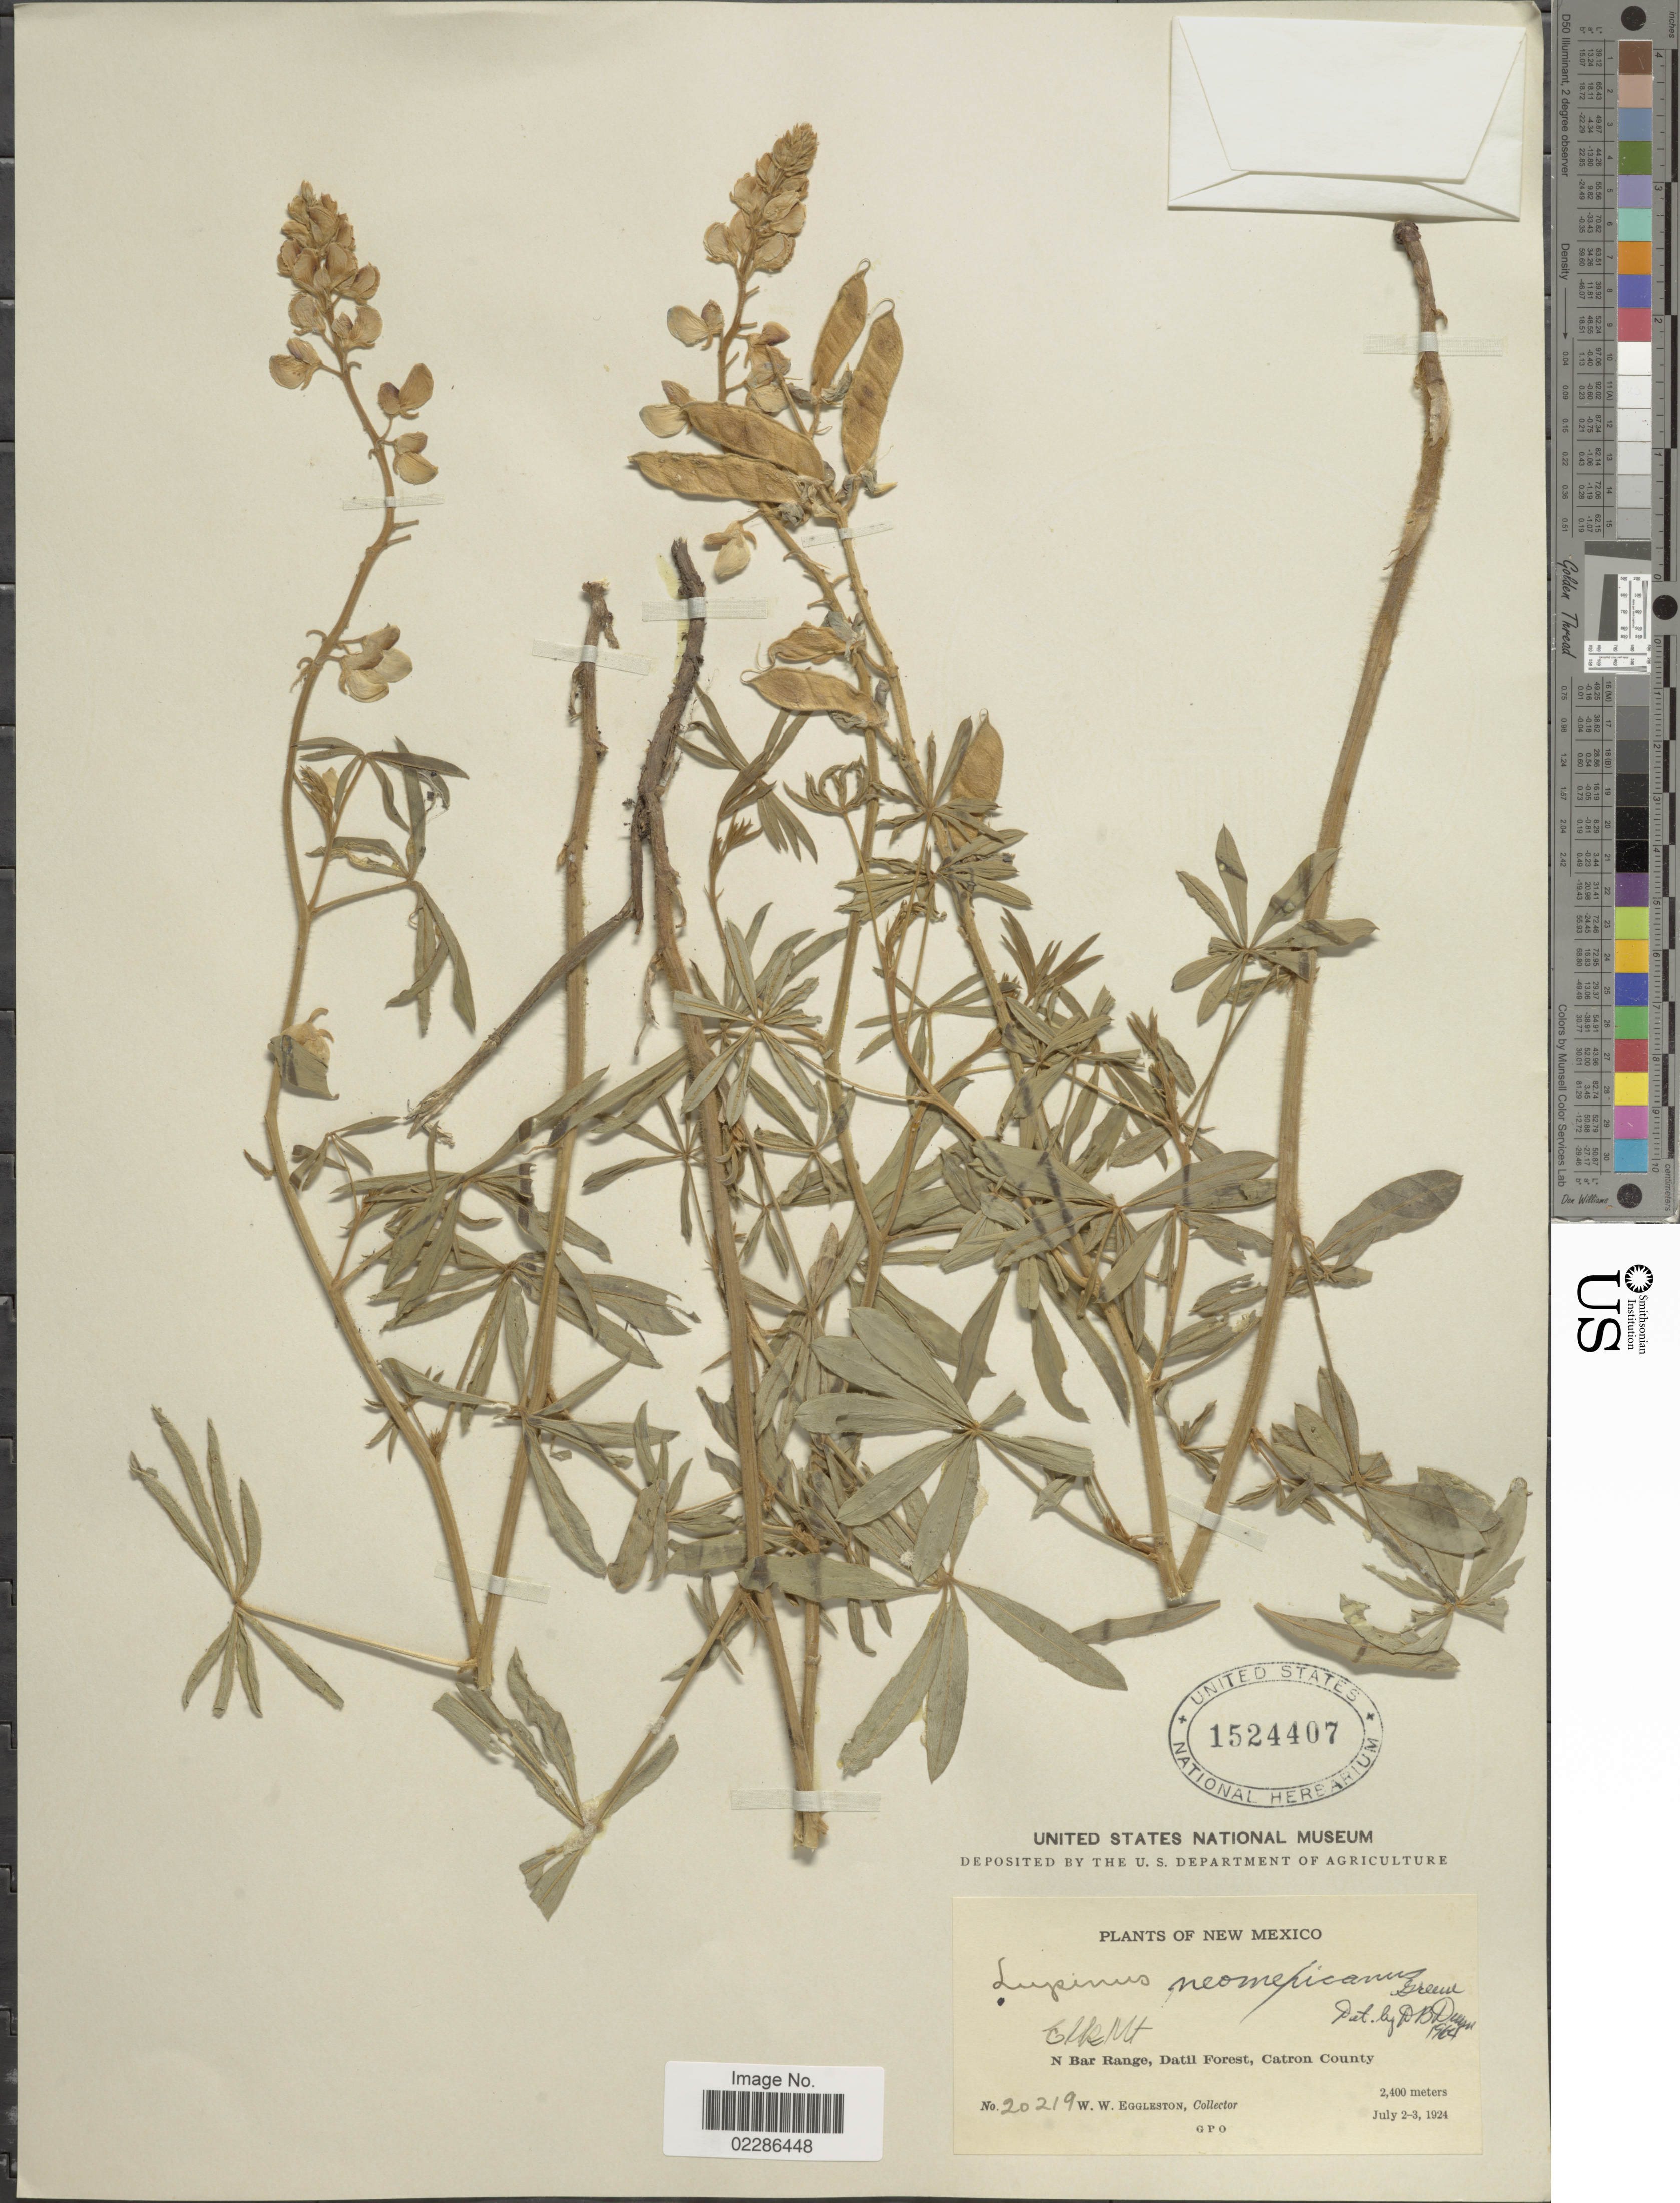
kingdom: Plantae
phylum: Tracheophyta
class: Magnoliopsida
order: Fabales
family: Fabaceae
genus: Lupinus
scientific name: Lupinus neomexicanus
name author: Greene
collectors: W. W. Eggleston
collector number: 20219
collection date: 1924-07-02/1924-07-03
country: United States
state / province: New Mexico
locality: Elk Mt, N Bar Range, Datil Forest, Catron County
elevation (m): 2400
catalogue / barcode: US 1524407